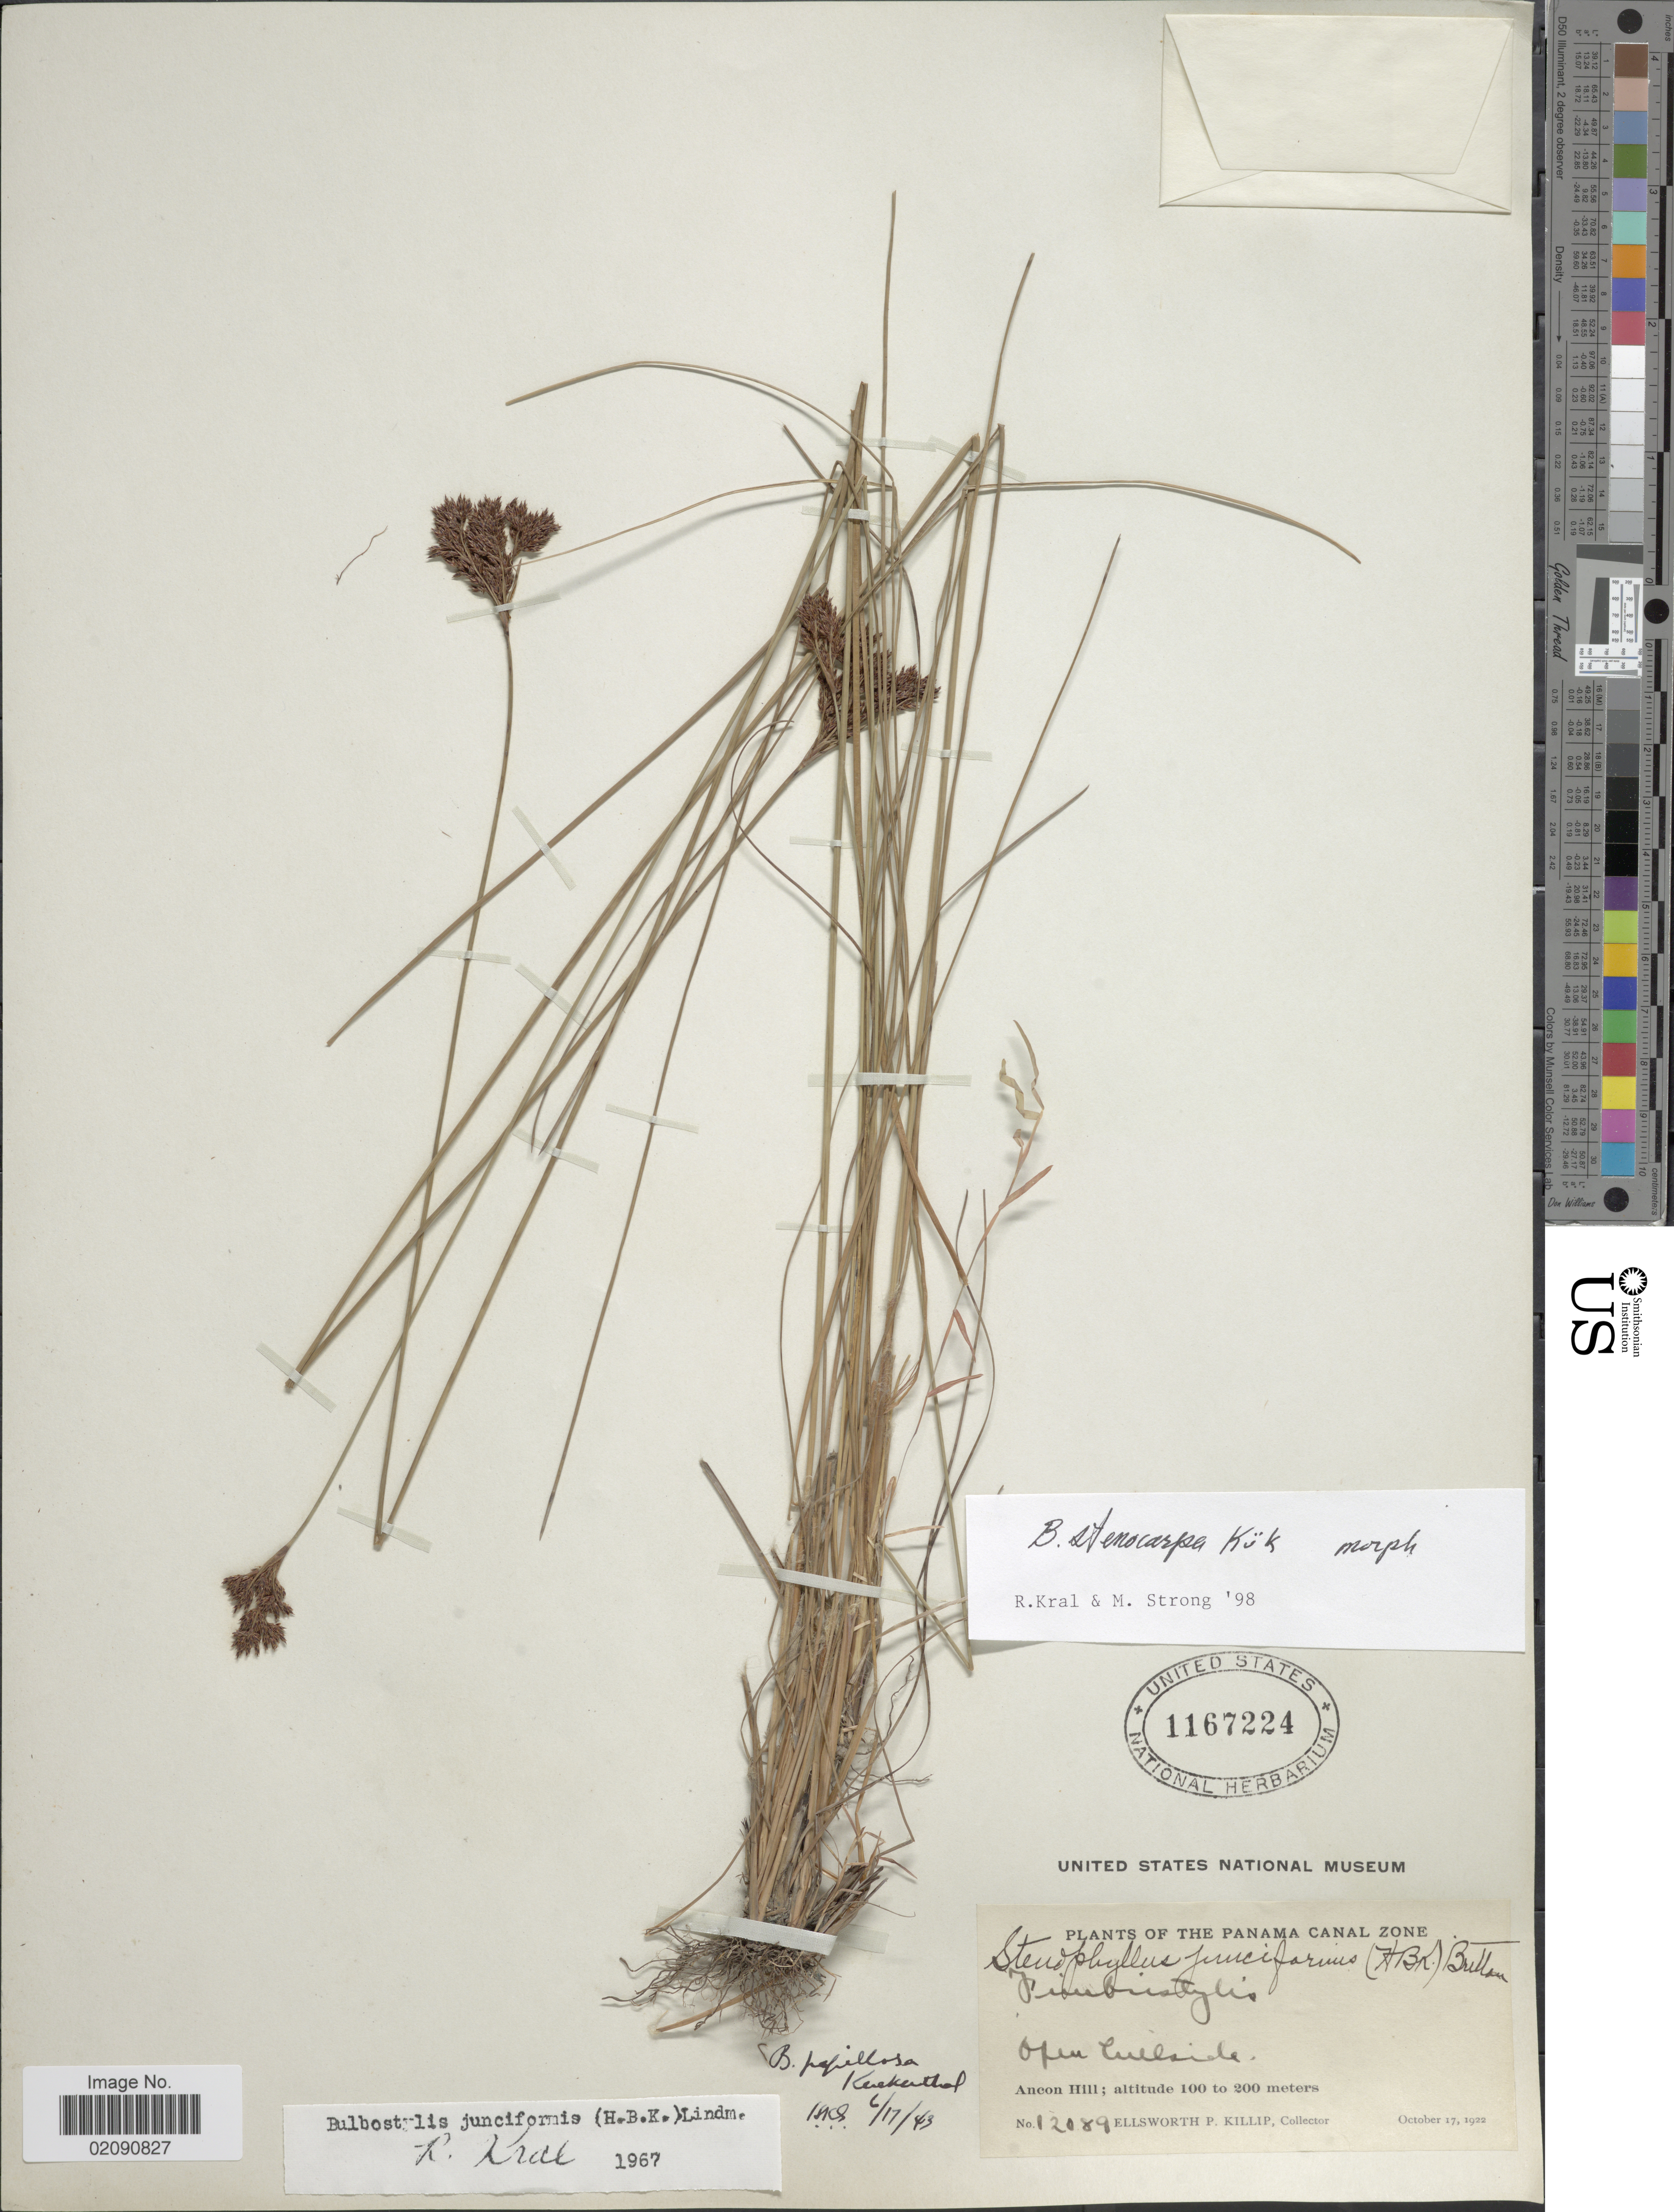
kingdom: Plantae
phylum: Tracheophyta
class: Liliopsida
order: Poales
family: Cyperaceae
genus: Bulbostylis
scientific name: Bulbostylis stenocarpa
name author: Kük.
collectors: E. P. Killip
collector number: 12089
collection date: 1922-10-17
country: Panama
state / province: Colón / Panamá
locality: Canal Zone, open hillside, Ancon Hill.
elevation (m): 100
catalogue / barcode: US 1167224